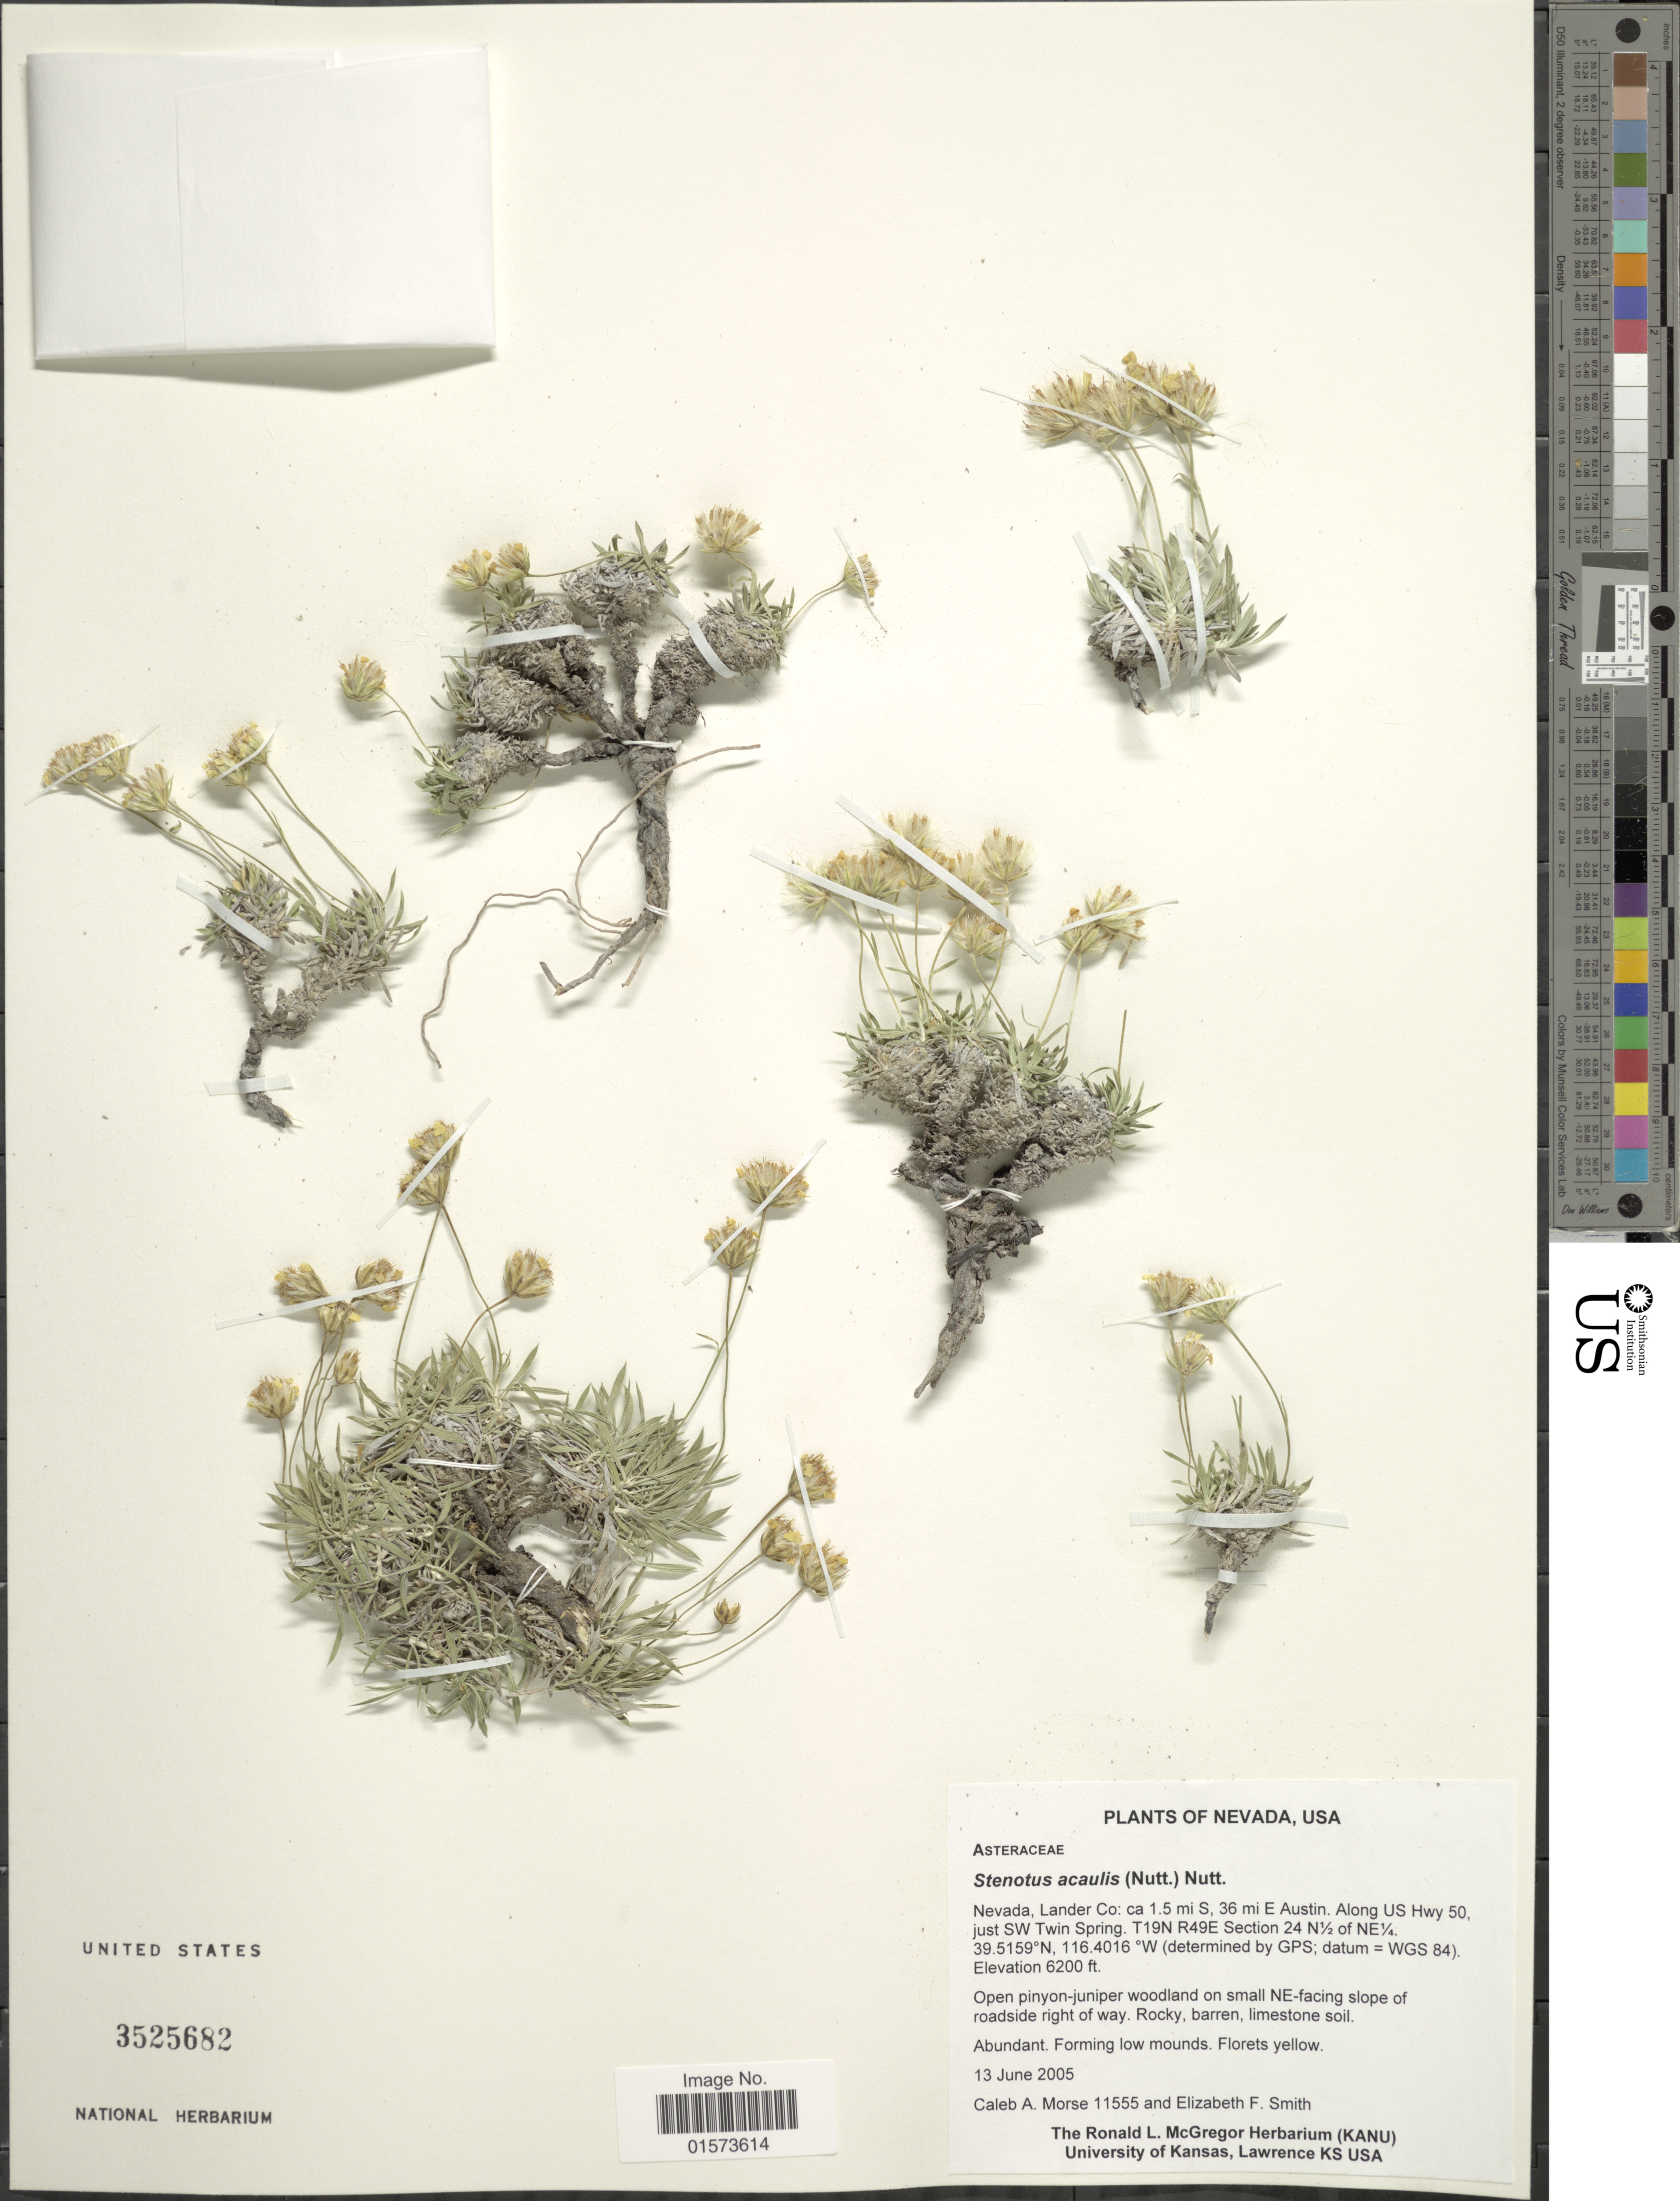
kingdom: Plantae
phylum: Tracheophyta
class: Magnoliopsida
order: Asterales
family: Asteraceae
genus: Stenotus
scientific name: Stenotus acaulis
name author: (Nutt.) Nutt.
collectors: C. Morse & E. F. Smith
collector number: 11555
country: United States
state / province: Nevada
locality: Lander Co: ca. 1.5 mi S, 36 mi E Austin, along US Hwy 50, just SW Twin Spring, T19N R49E Section 24 N½ of NE¼, open pinyon-juniper woodland on small NE-facing slope of roadside right of waym rocky, barren, limestone soil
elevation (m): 1890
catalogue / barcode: US 3525682